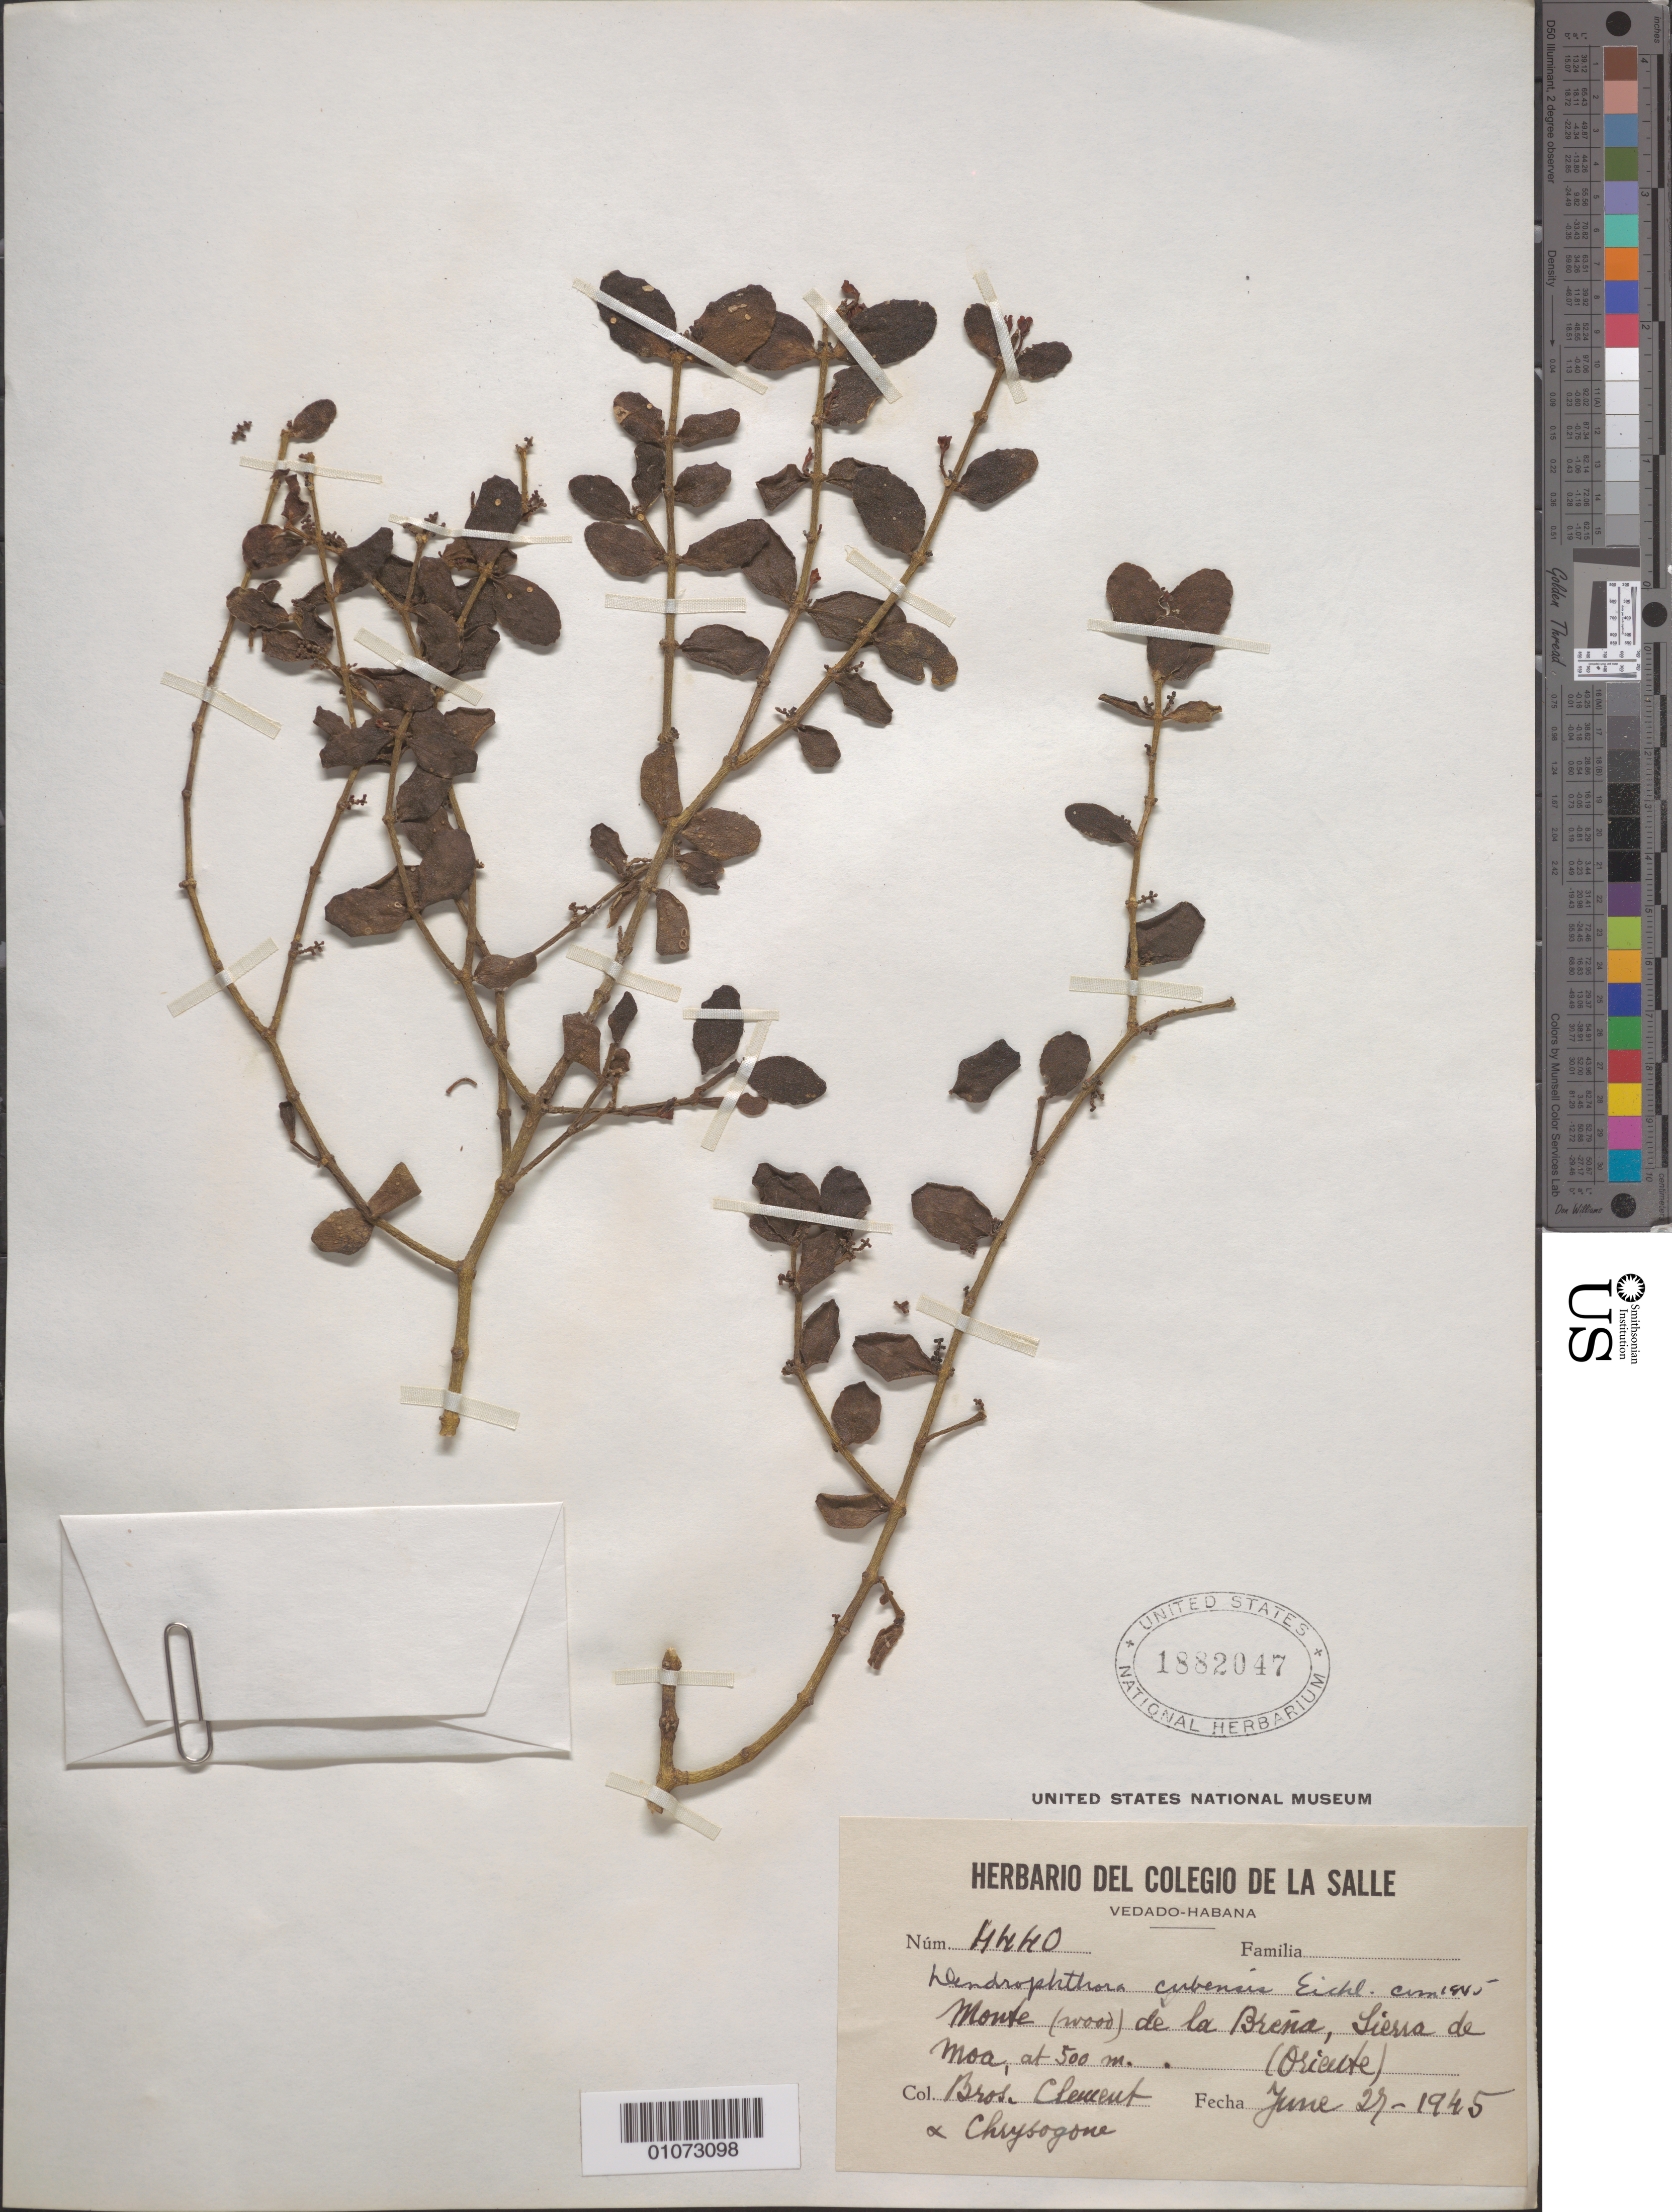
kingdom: Plantae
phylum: Tracheophyta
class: Magnoliopsida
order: Santalales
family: Viscaceae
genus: Dendrophthora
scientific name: Dendrophthora cubensis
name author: Eichler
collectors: B. Clement & B. Chrysogone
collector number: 4440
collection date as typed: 25 Jun 1945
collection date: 1945-06-25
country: Cuba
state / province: Holguín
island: Cuba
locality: Monte (wood) dela Brena, Sierra de Moa Oriente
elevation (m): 152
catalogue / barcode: US 1332047